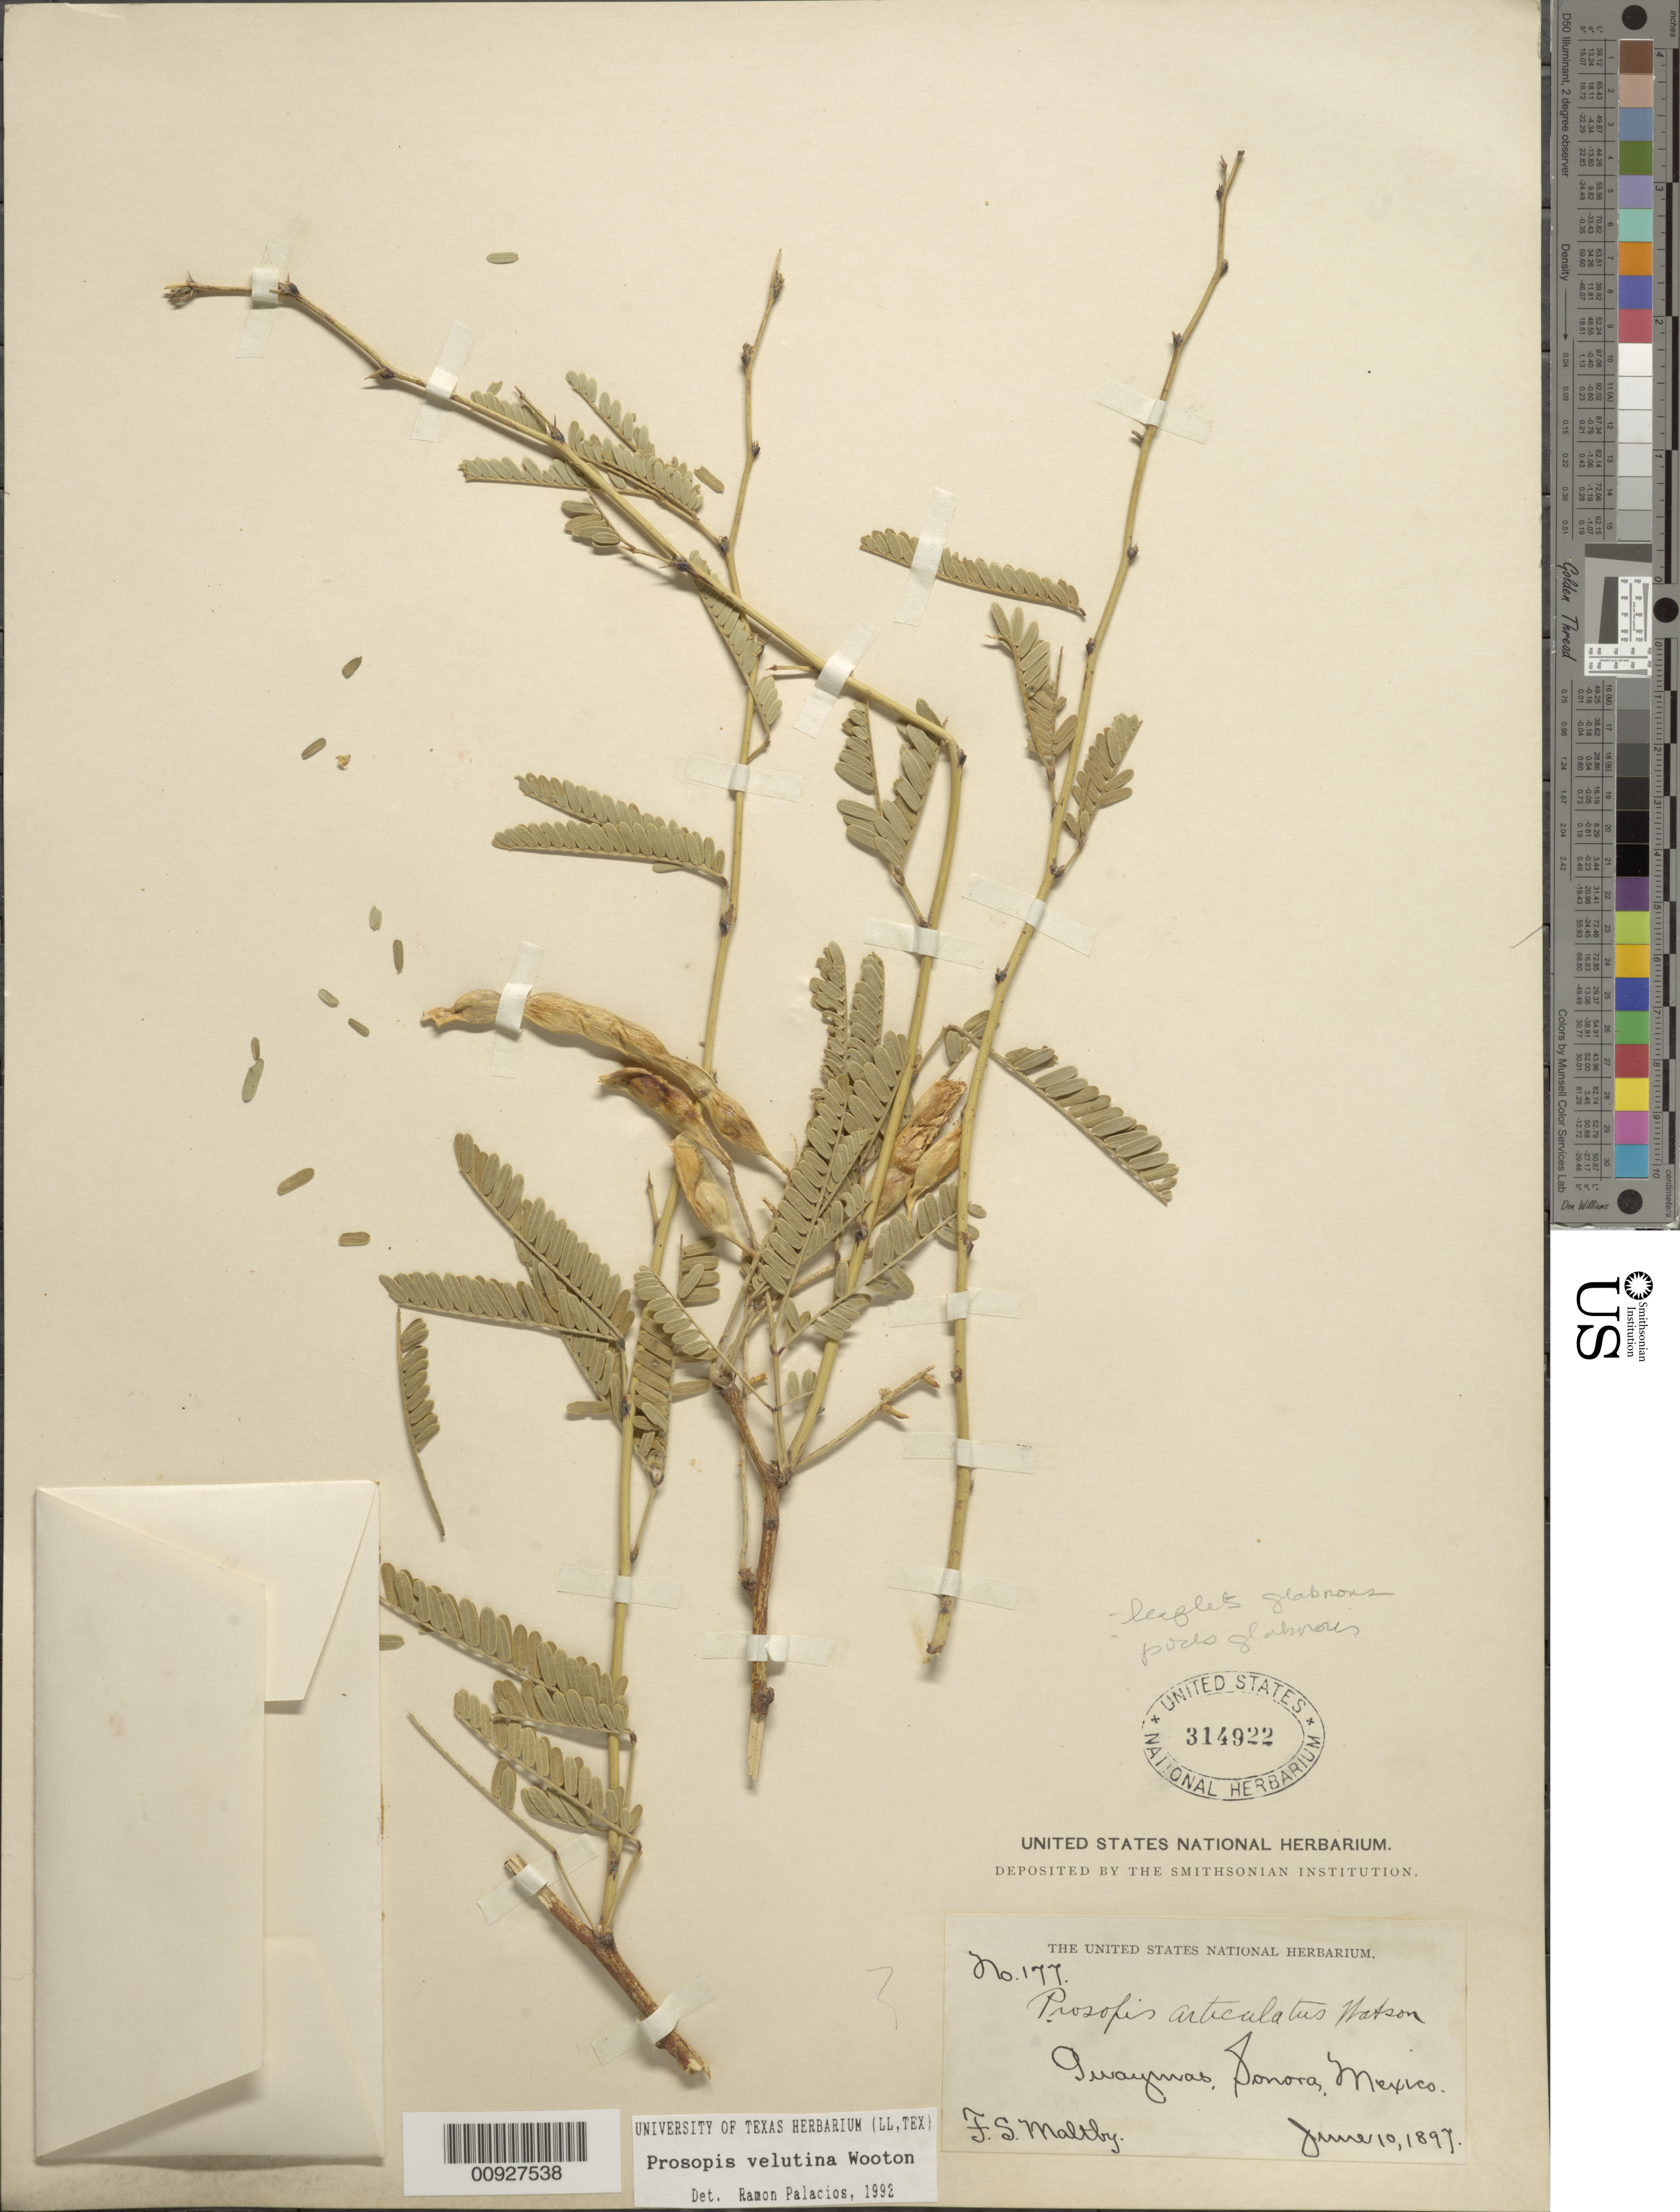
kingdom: Plantae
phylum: Tracheophyta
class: Magnoliopsida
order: Fabales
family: Fabaceae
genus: Neltuma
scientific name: Neltuma velutina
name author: (Wooton) Britton & Rose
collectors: T. S. Maltby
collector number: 177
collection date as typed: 10 Jun 1897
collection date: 1897-06-10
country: Mexico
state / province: Sonora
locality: Guaymas, Sonora.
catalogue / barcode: US 314922